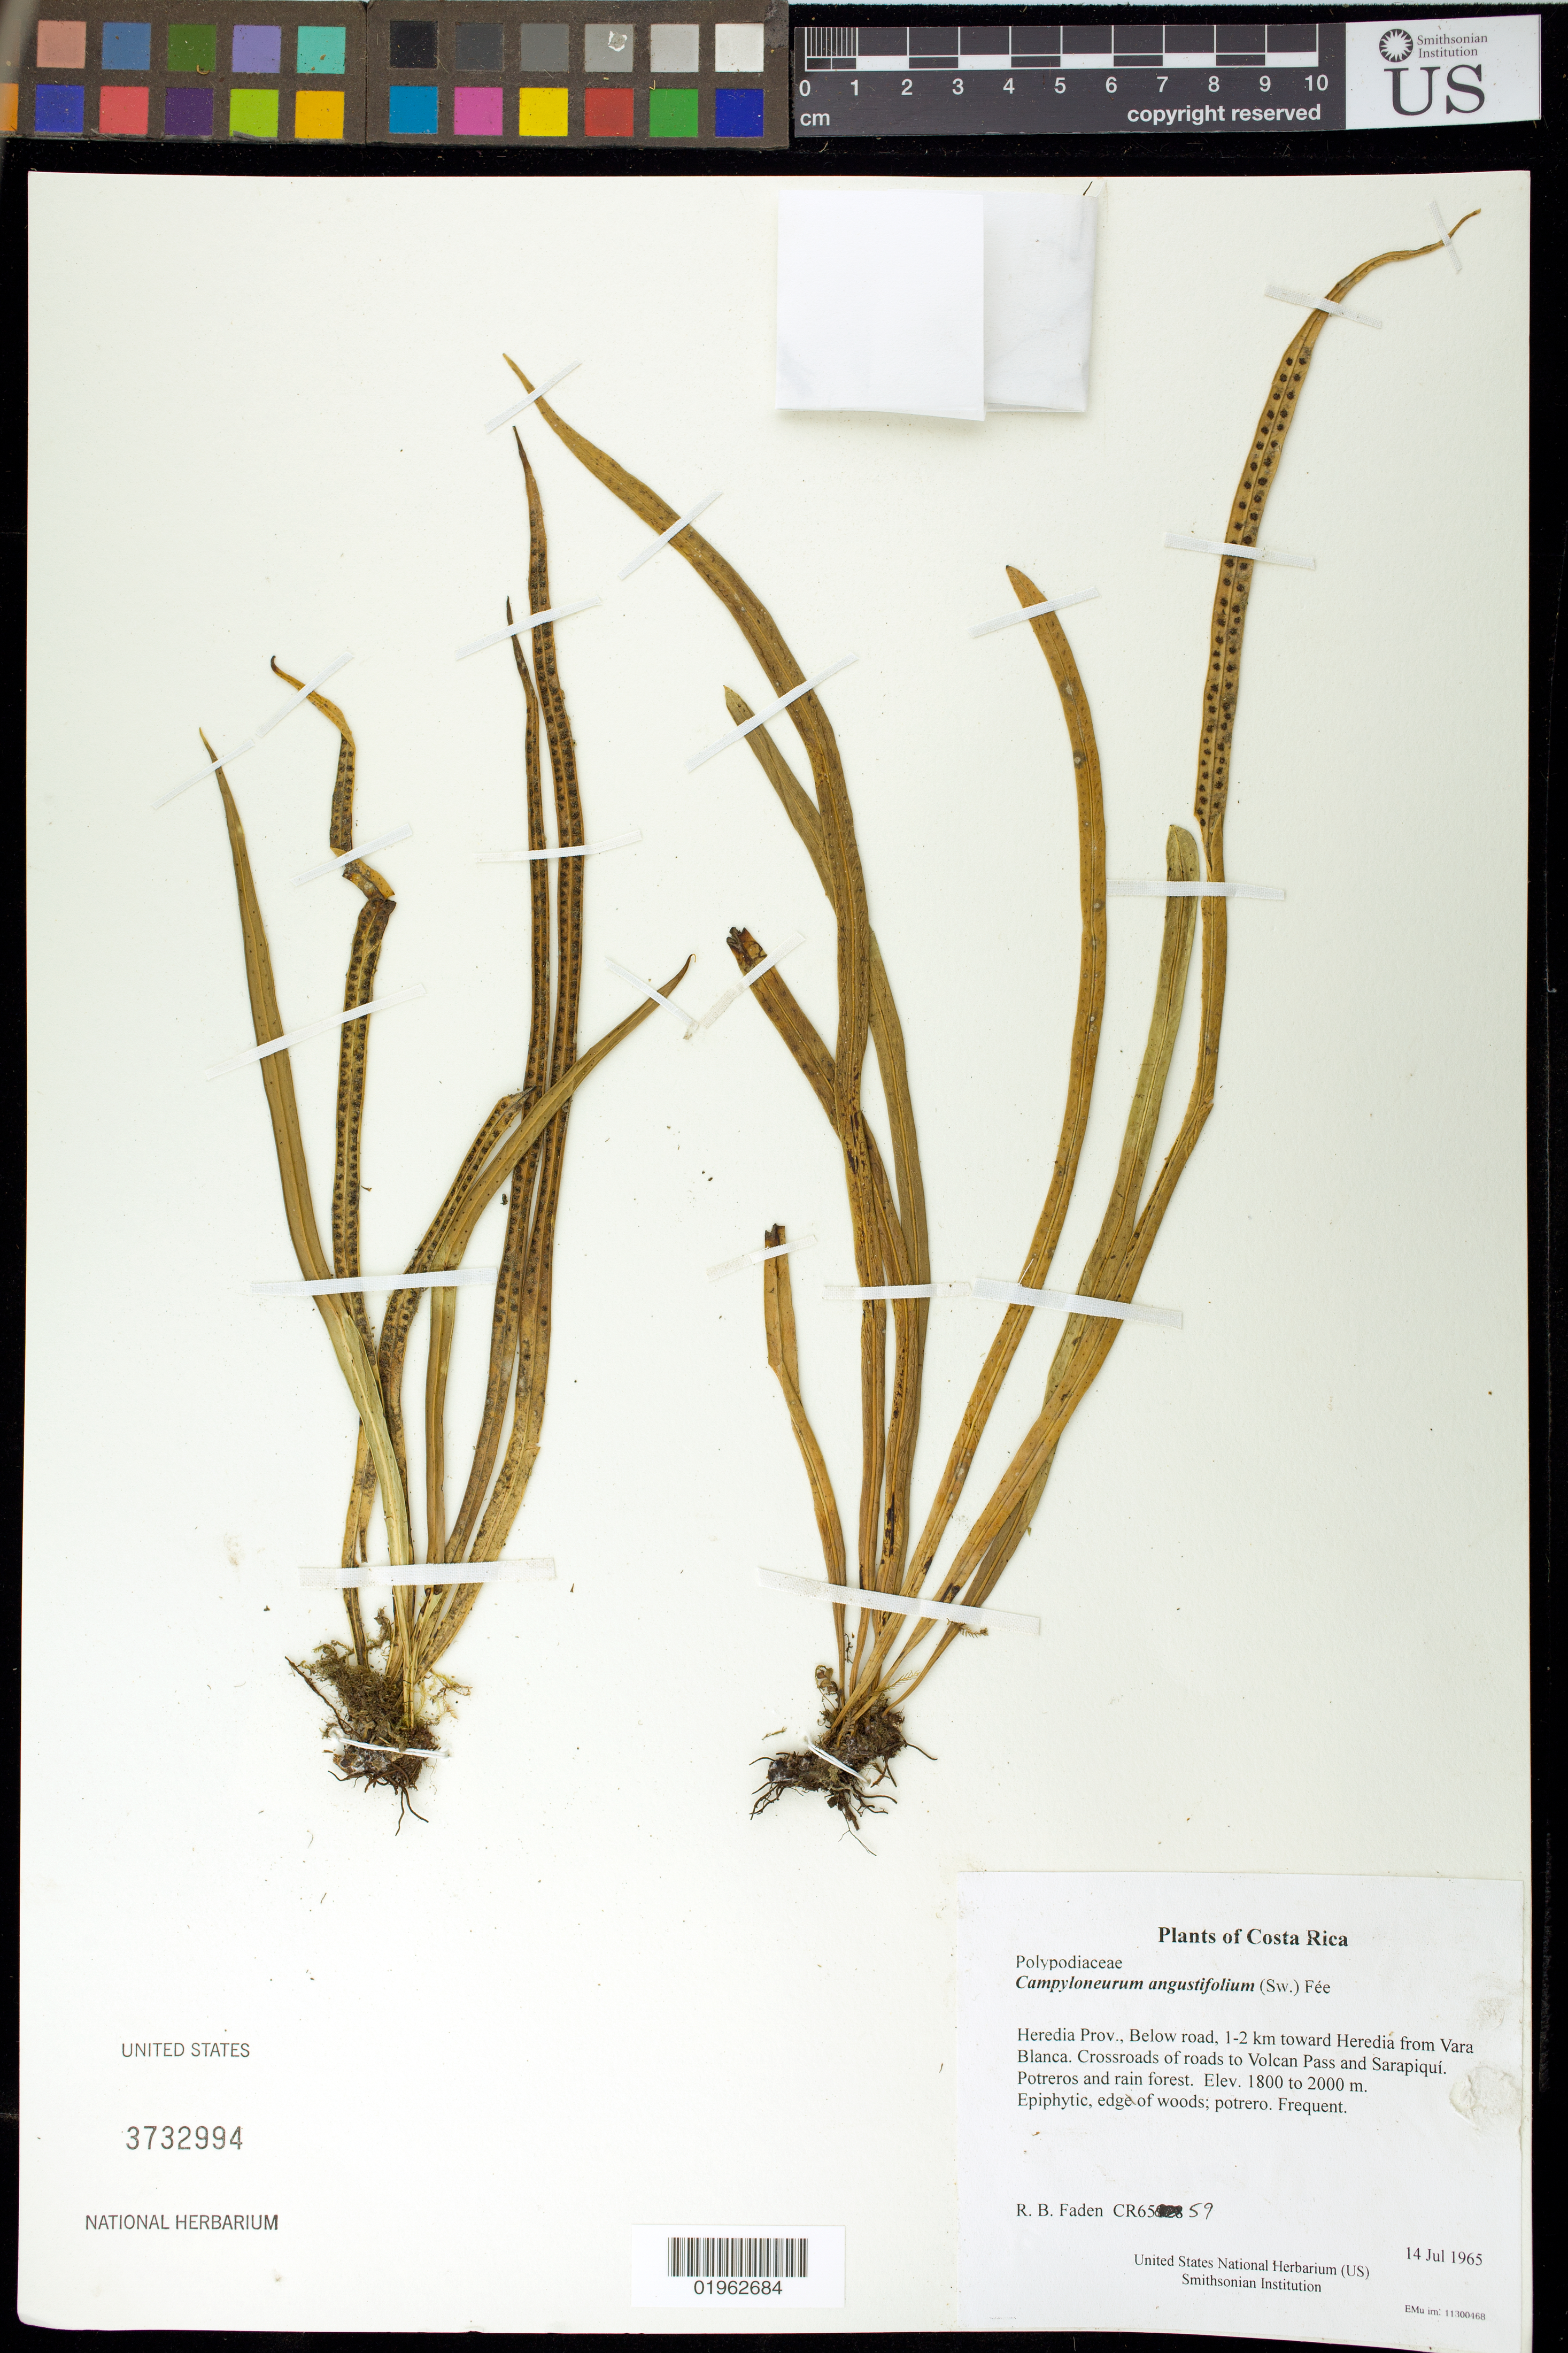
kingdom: Plantae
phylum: Tracheophyta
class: Polypodiopsida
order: Polypodiales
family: Polypodiaceae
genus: Campyloneurum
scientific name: Campyloneurum angustifolium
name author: (Sw.) Fée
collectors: R. B. Faden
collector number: CR6559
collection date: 1965-07-14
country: Costa Rica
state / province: Heredia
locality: Below road, 1-2 km toward Heredia from Vara Blanca. Crossroads of roads to Volcan Pass and Sarapiquí. Potreros and rain forest.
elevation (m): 1800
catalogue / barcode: US 3732994